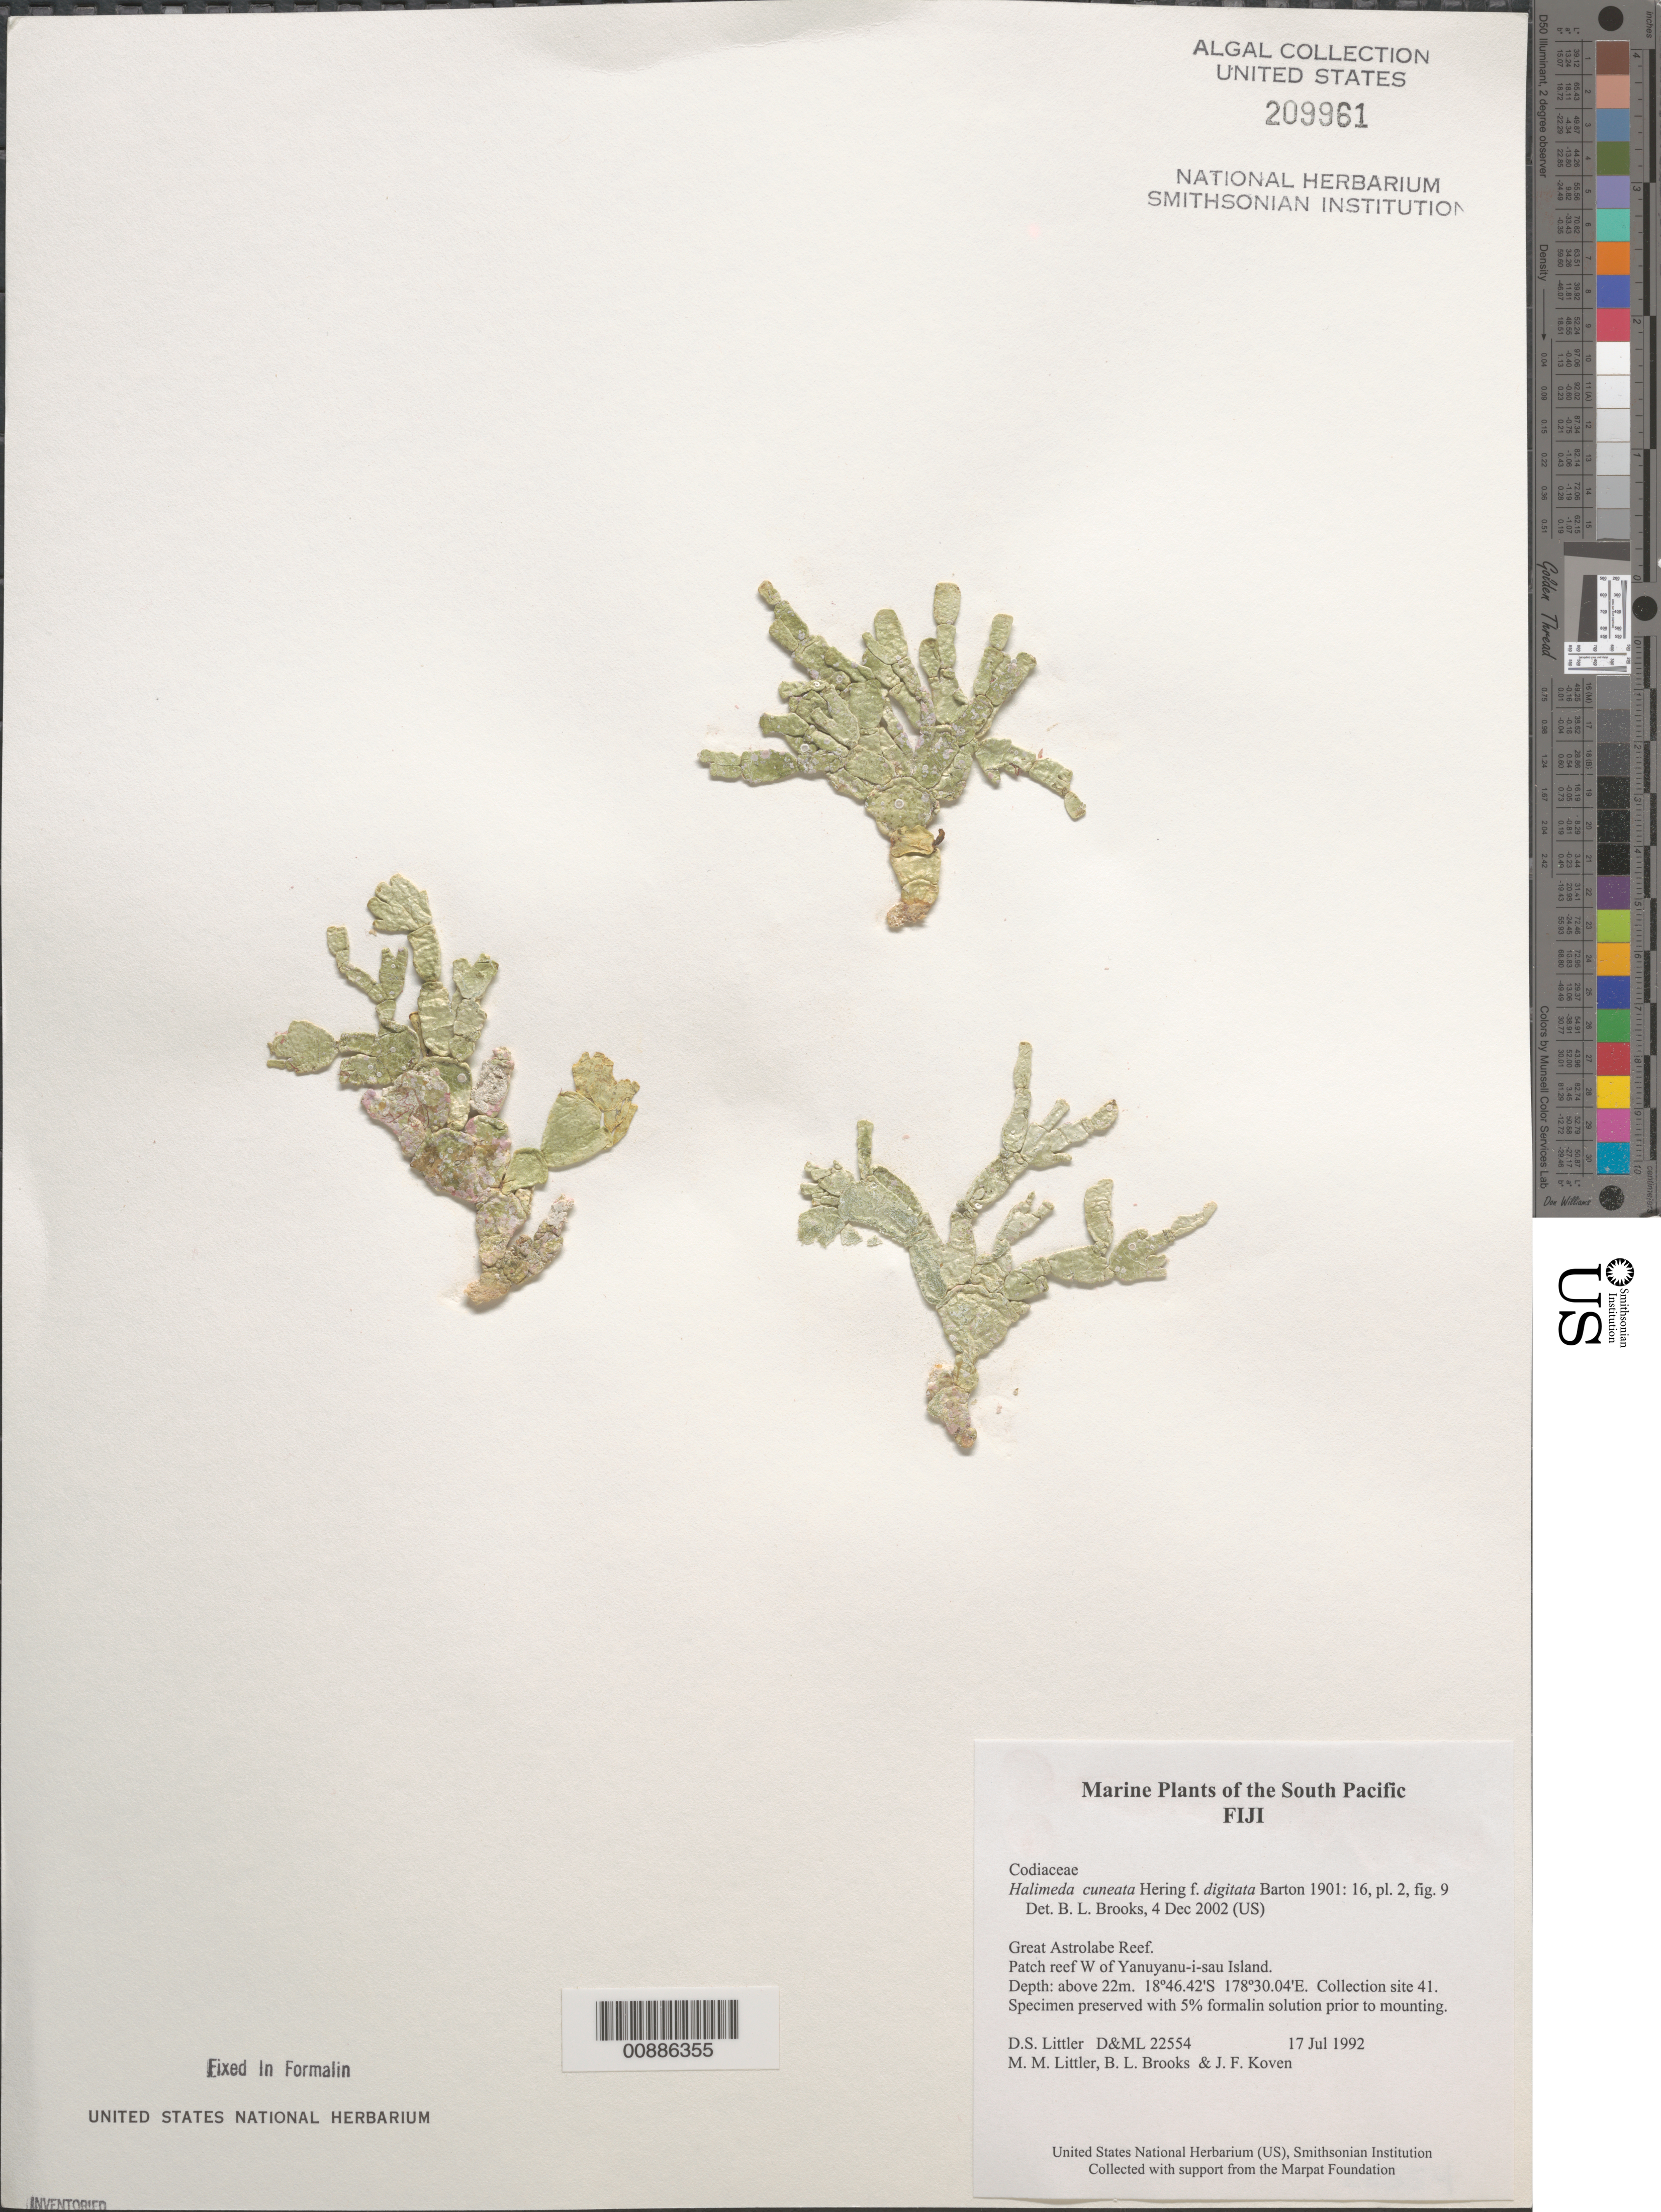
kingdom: Plantae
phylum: Chlorophyta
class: Ulvophyceae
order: Bryopsidales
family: Halimedaceae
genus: Halimeda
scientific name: Halimeda cuneata f. digitata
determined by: Brooks, B. L., (BOT), Smithsonian Institution - National Museum of Natural History (UNITED STATES)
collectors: D. S. Littler, M. M. Littler, B. Brooks & J. Koven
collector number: D&ML 22554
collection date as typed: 17 Jul 1992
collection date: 1992-07-17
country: Fiji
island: Great Astrolabe Reef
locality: Great Astrolabe Reef, patch reef west of Yanuyanu-i-sau Island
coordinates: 18 46.42'S, 178 30.04'E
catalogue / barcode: US 209961